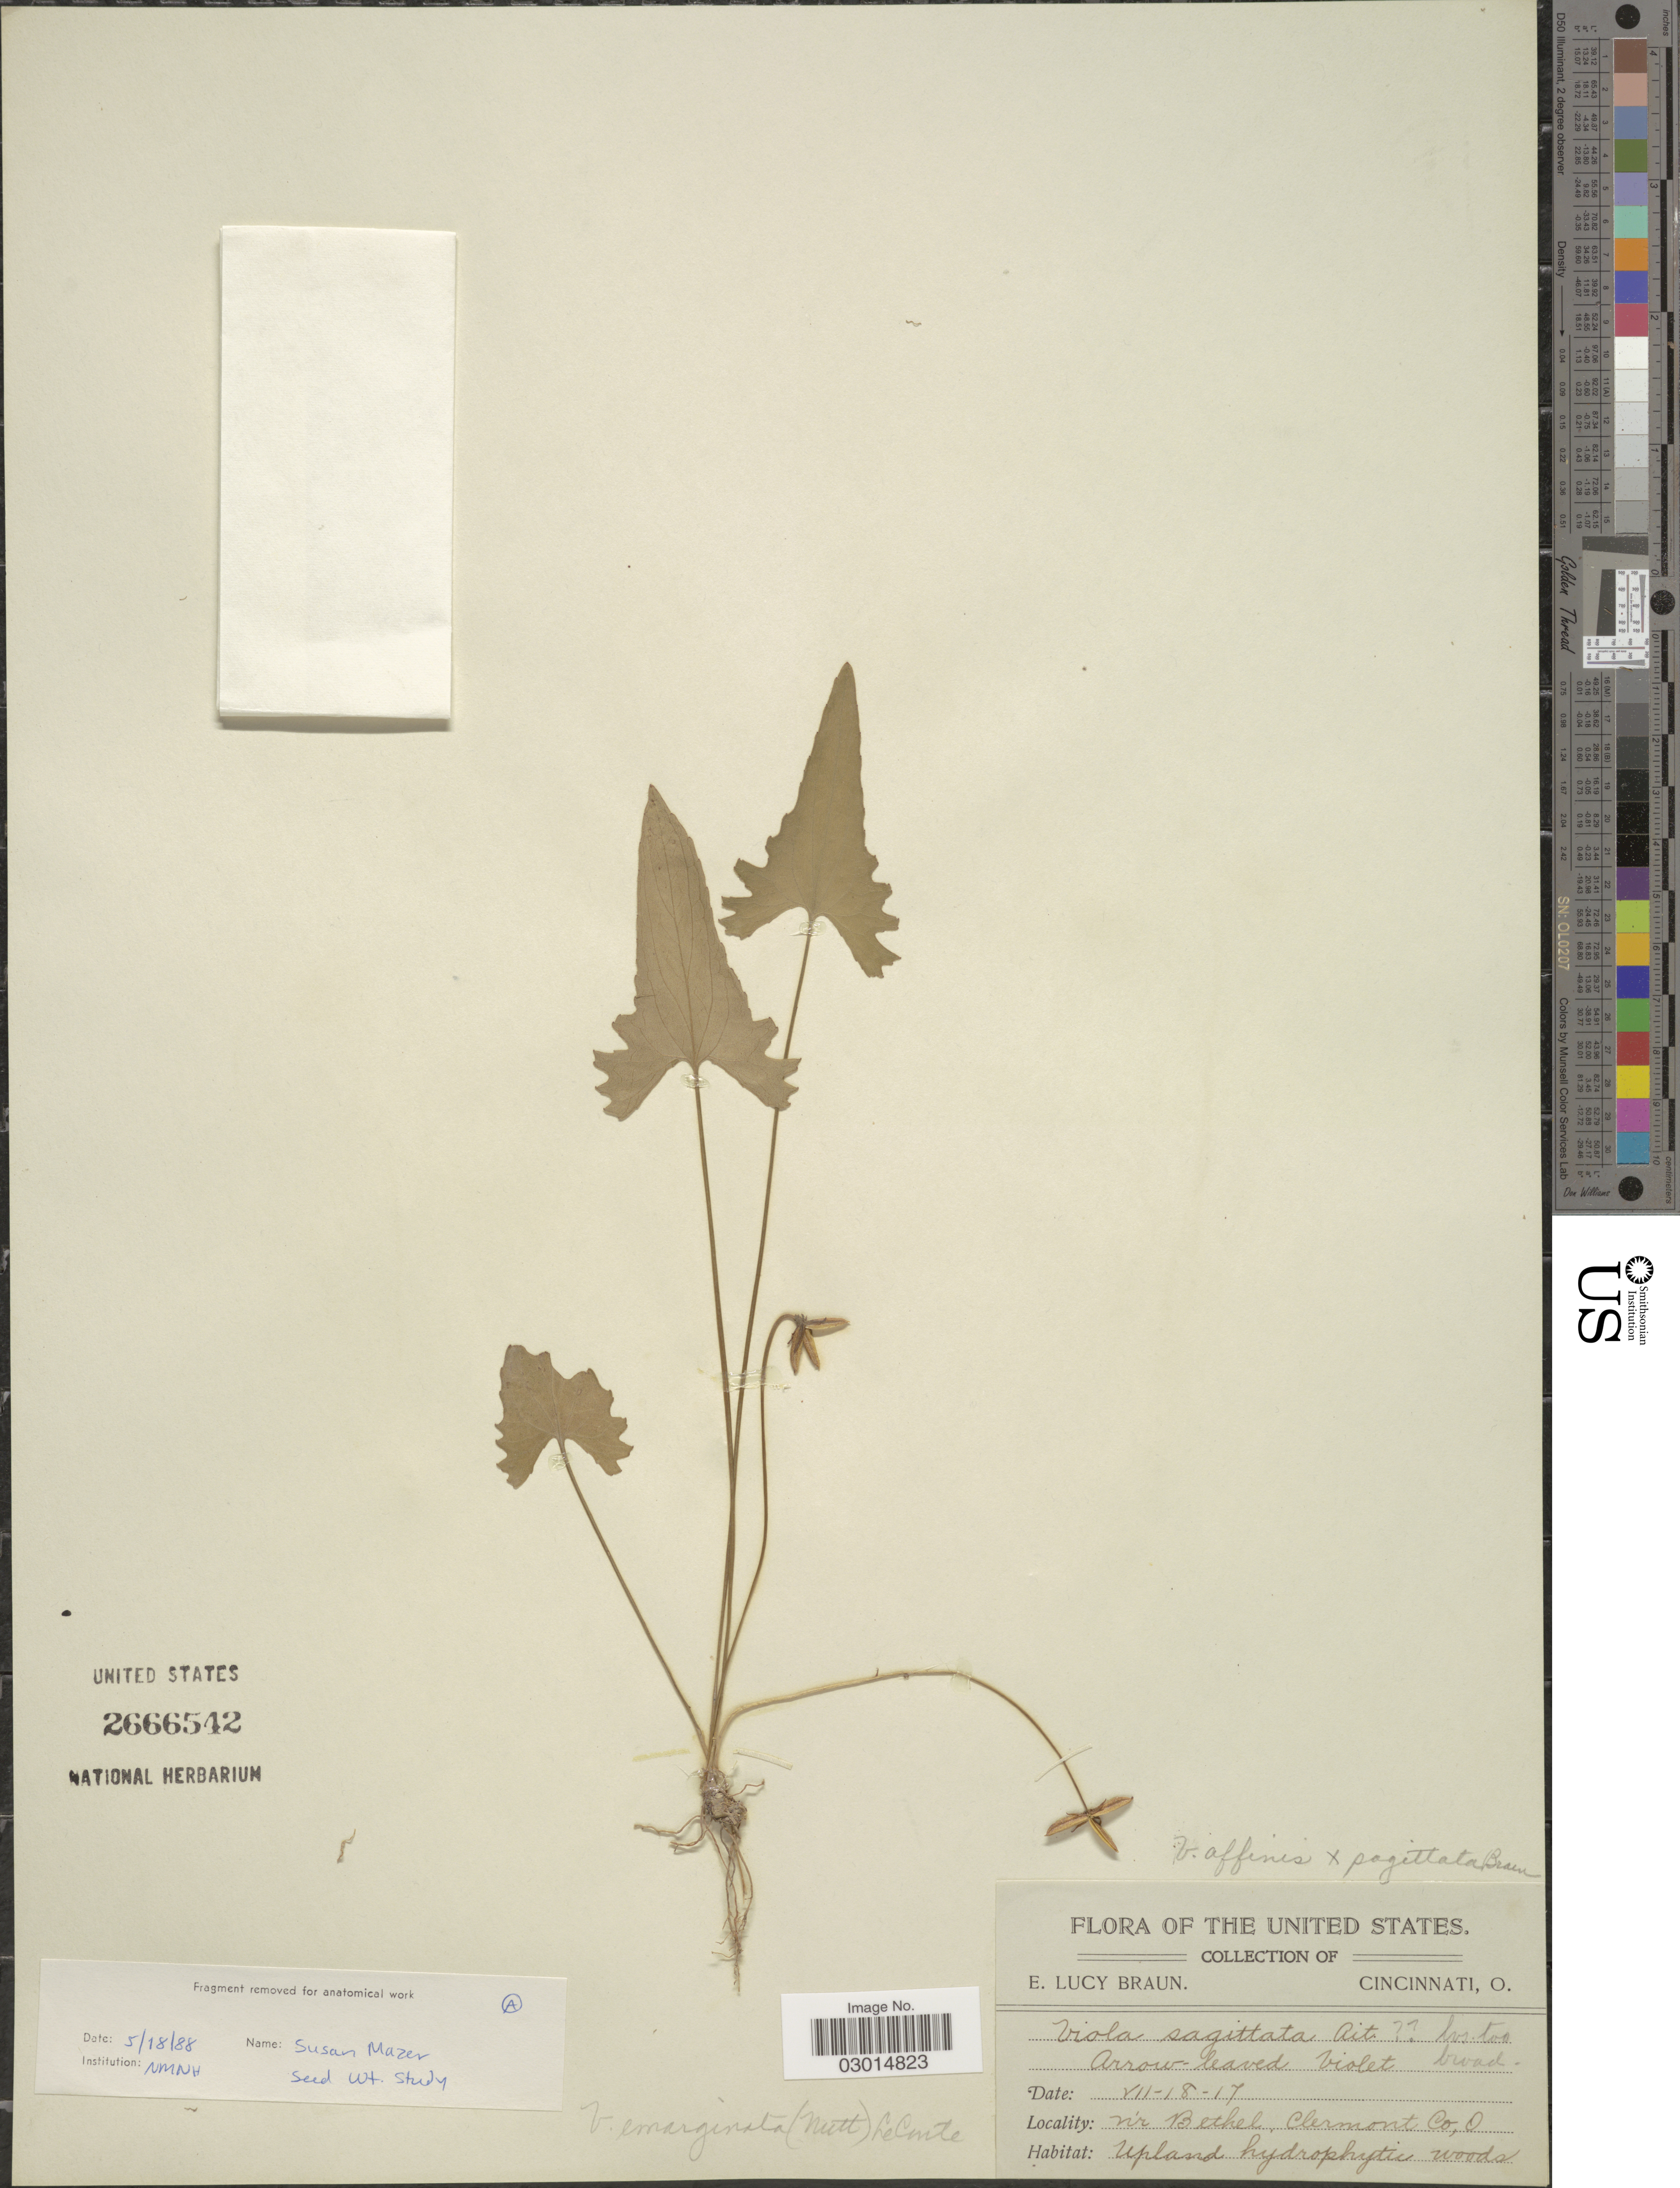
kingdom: Plantae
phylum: Tracheophyta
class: Magnoliopsida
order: Malpighiales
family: Violaceae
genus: Viola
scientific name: Viola emarginata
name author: (Nutt.) LeConte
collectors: E. L. Braun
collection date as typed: Transcribed d/m/y: 18/7/17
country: United States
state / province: Ohio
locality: Nr Bethel, Clermont Co.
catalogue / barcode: US 2666542